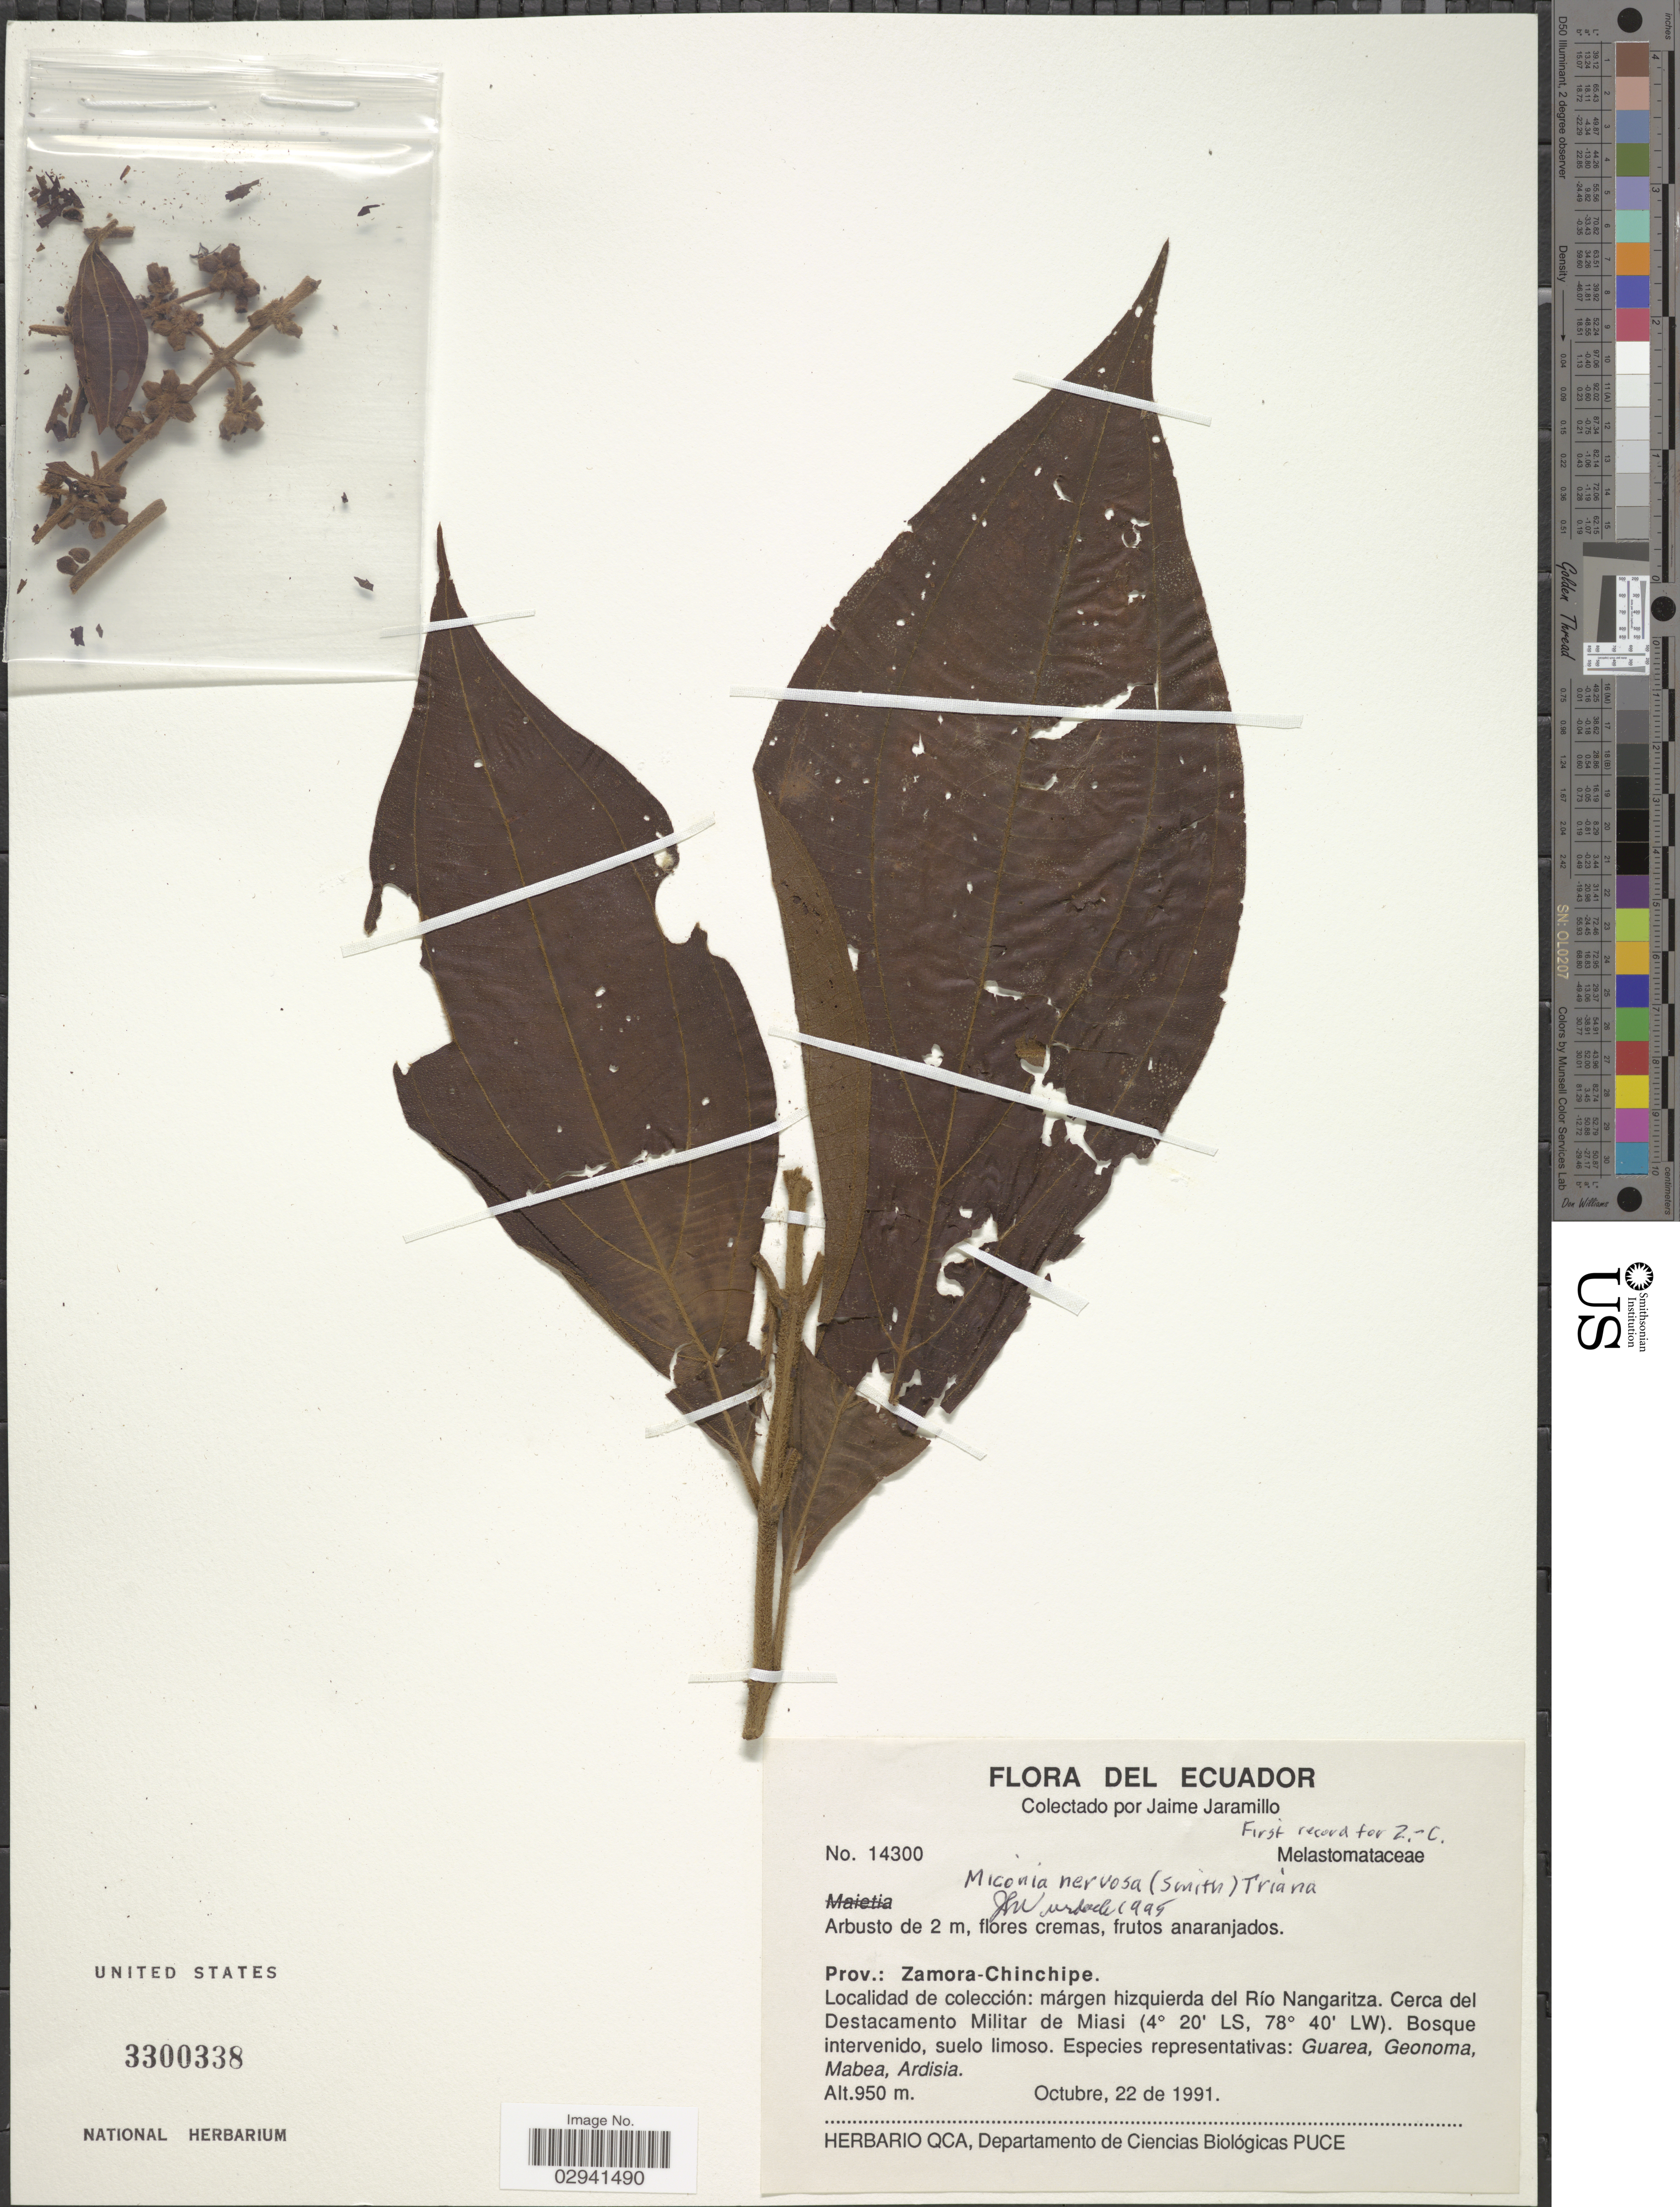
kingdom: Plantae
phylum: Tracheophyta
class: Magnoliopsida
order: Myrtales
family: Melastomataceae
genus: Miconia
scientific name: Miconia nervosa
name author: (Sm.) Triana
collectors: J. Jaramillo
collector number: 14300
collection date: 1991-10-22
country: Ecuador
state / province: Zamora-Chinchipe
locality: Márgen hizquierda del Río Nangaritza, Cerca del Destacamento Militar de Miasi.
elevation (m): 950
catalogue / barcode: US 3300338